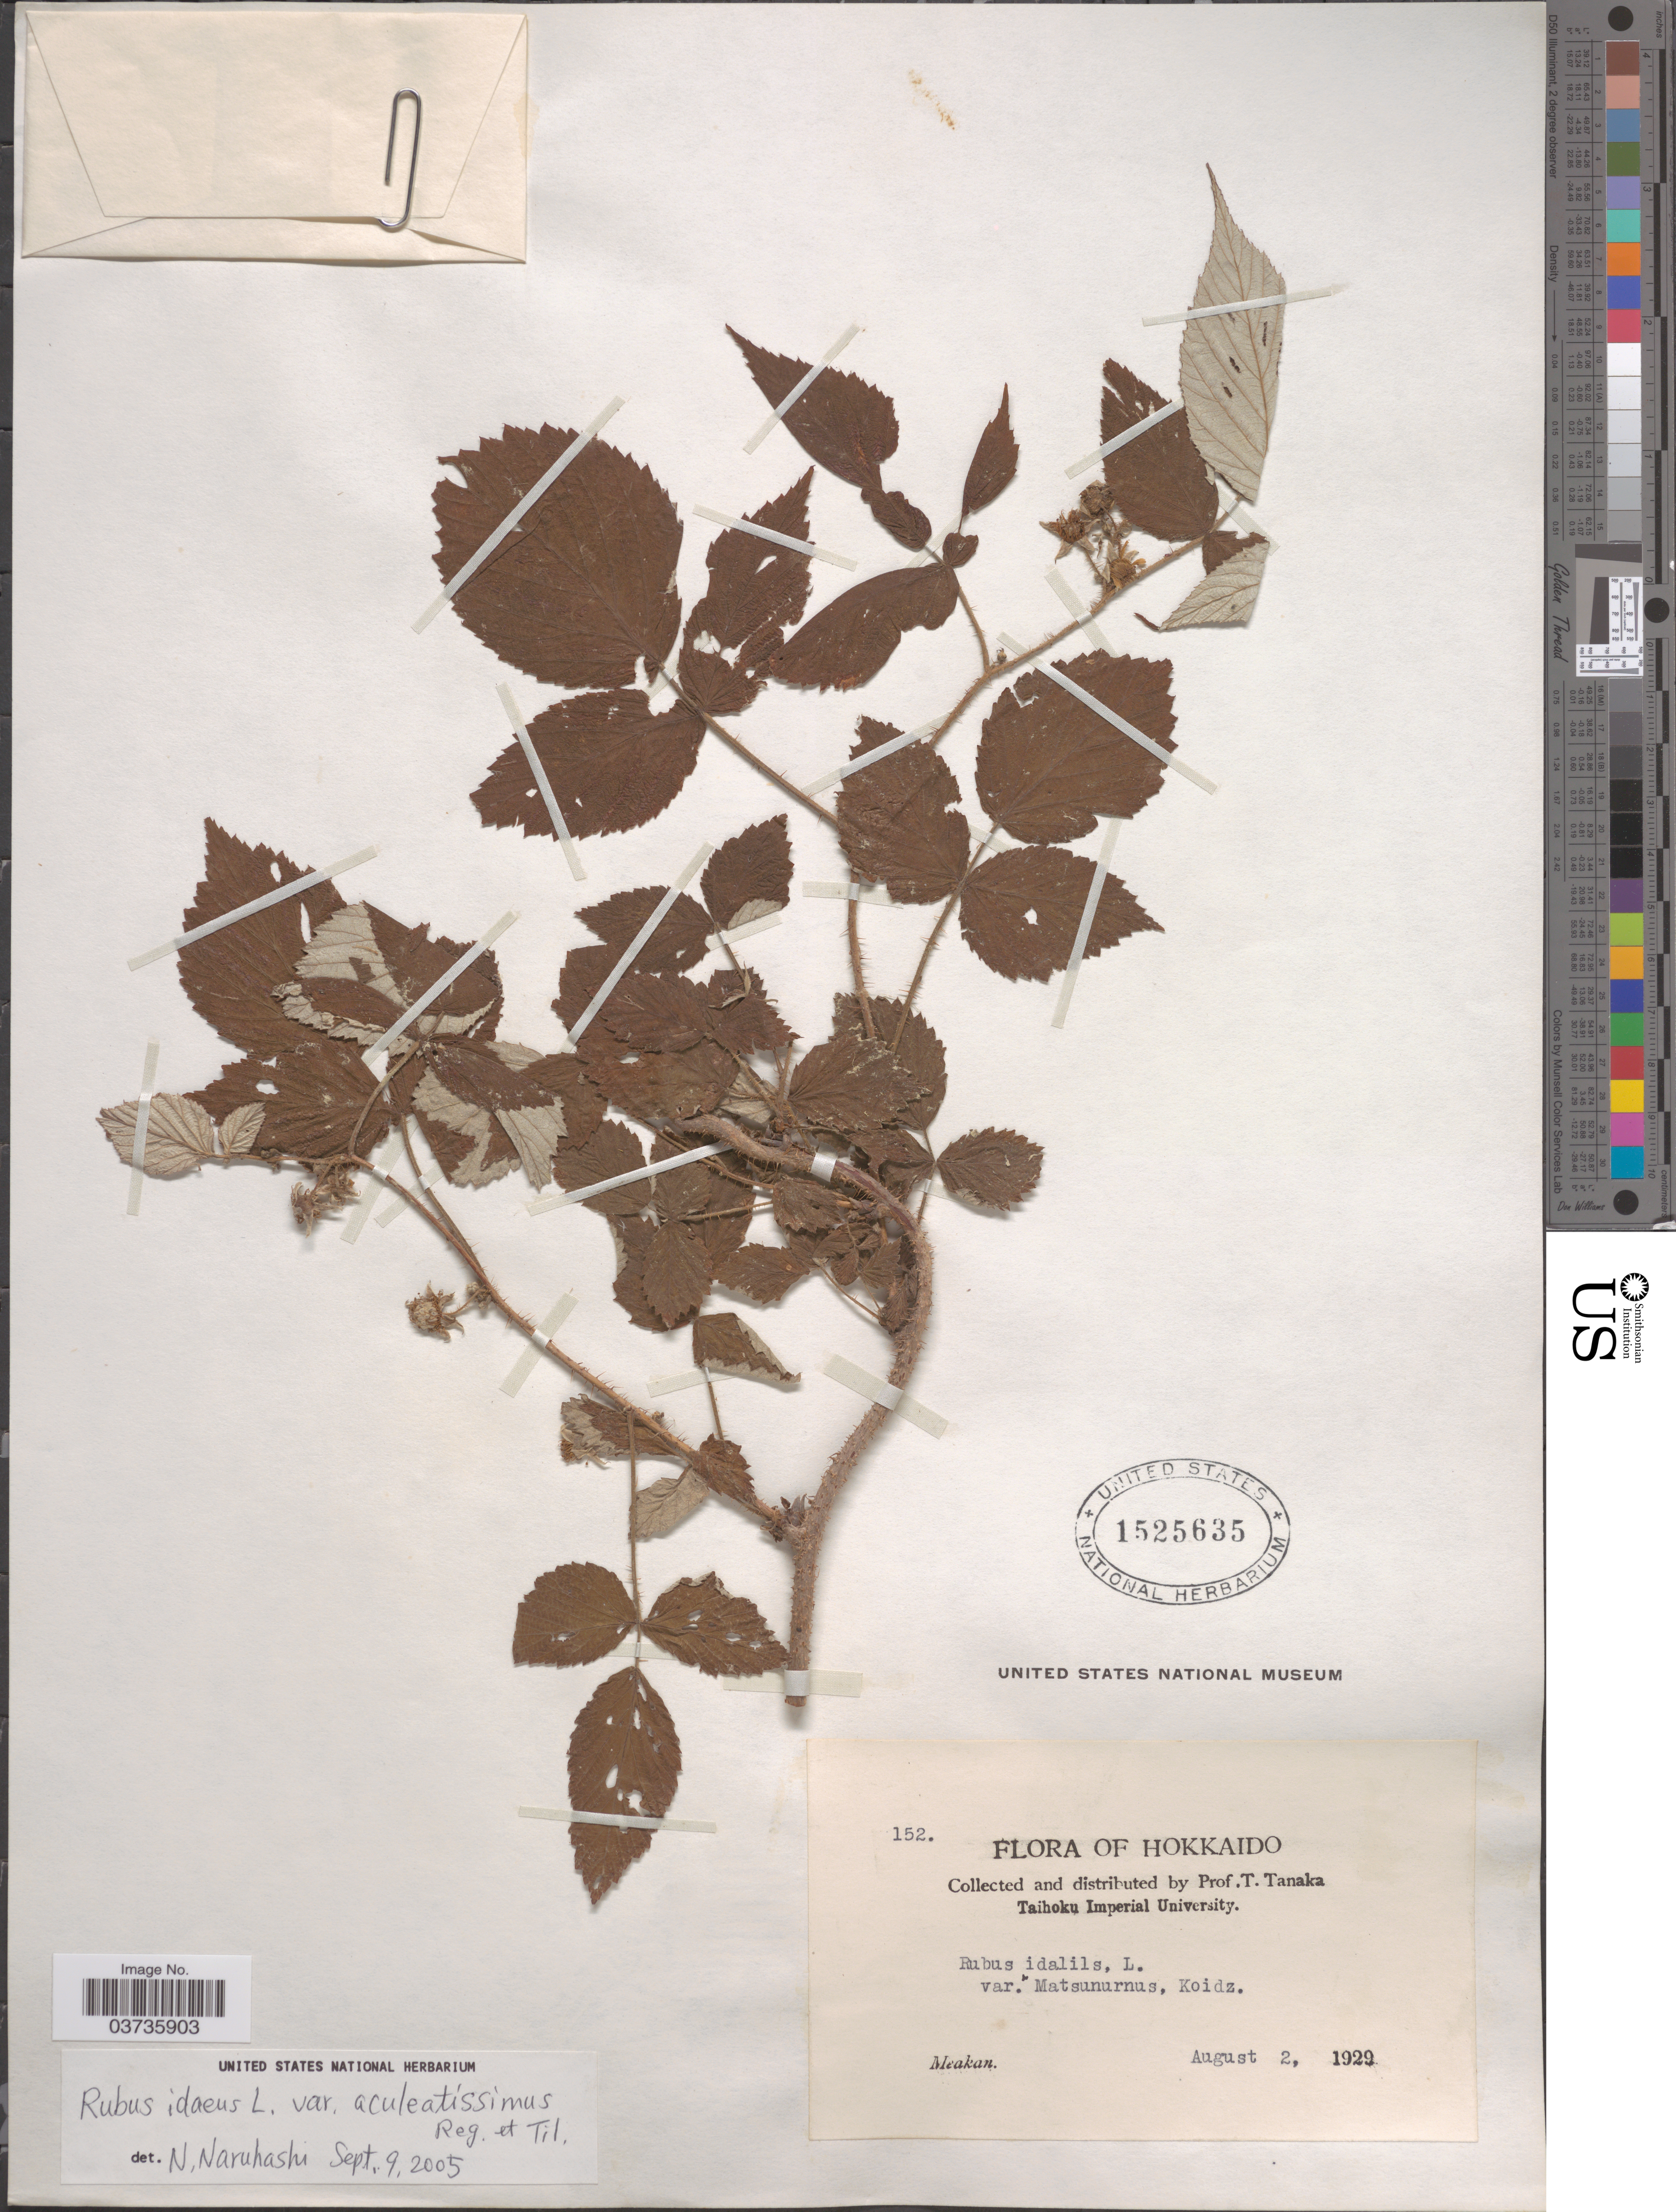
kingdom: Plantae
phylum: Tracheophyta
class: Magnoliopsida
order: Rosales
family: Rosaceae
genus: Rubus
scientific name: Rubus idaeus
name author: L.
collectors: T. Tanaka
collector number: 152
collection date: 1929-08-02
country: Japan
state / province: Hokkaidō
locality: Meakan.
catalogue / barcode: US 1525635